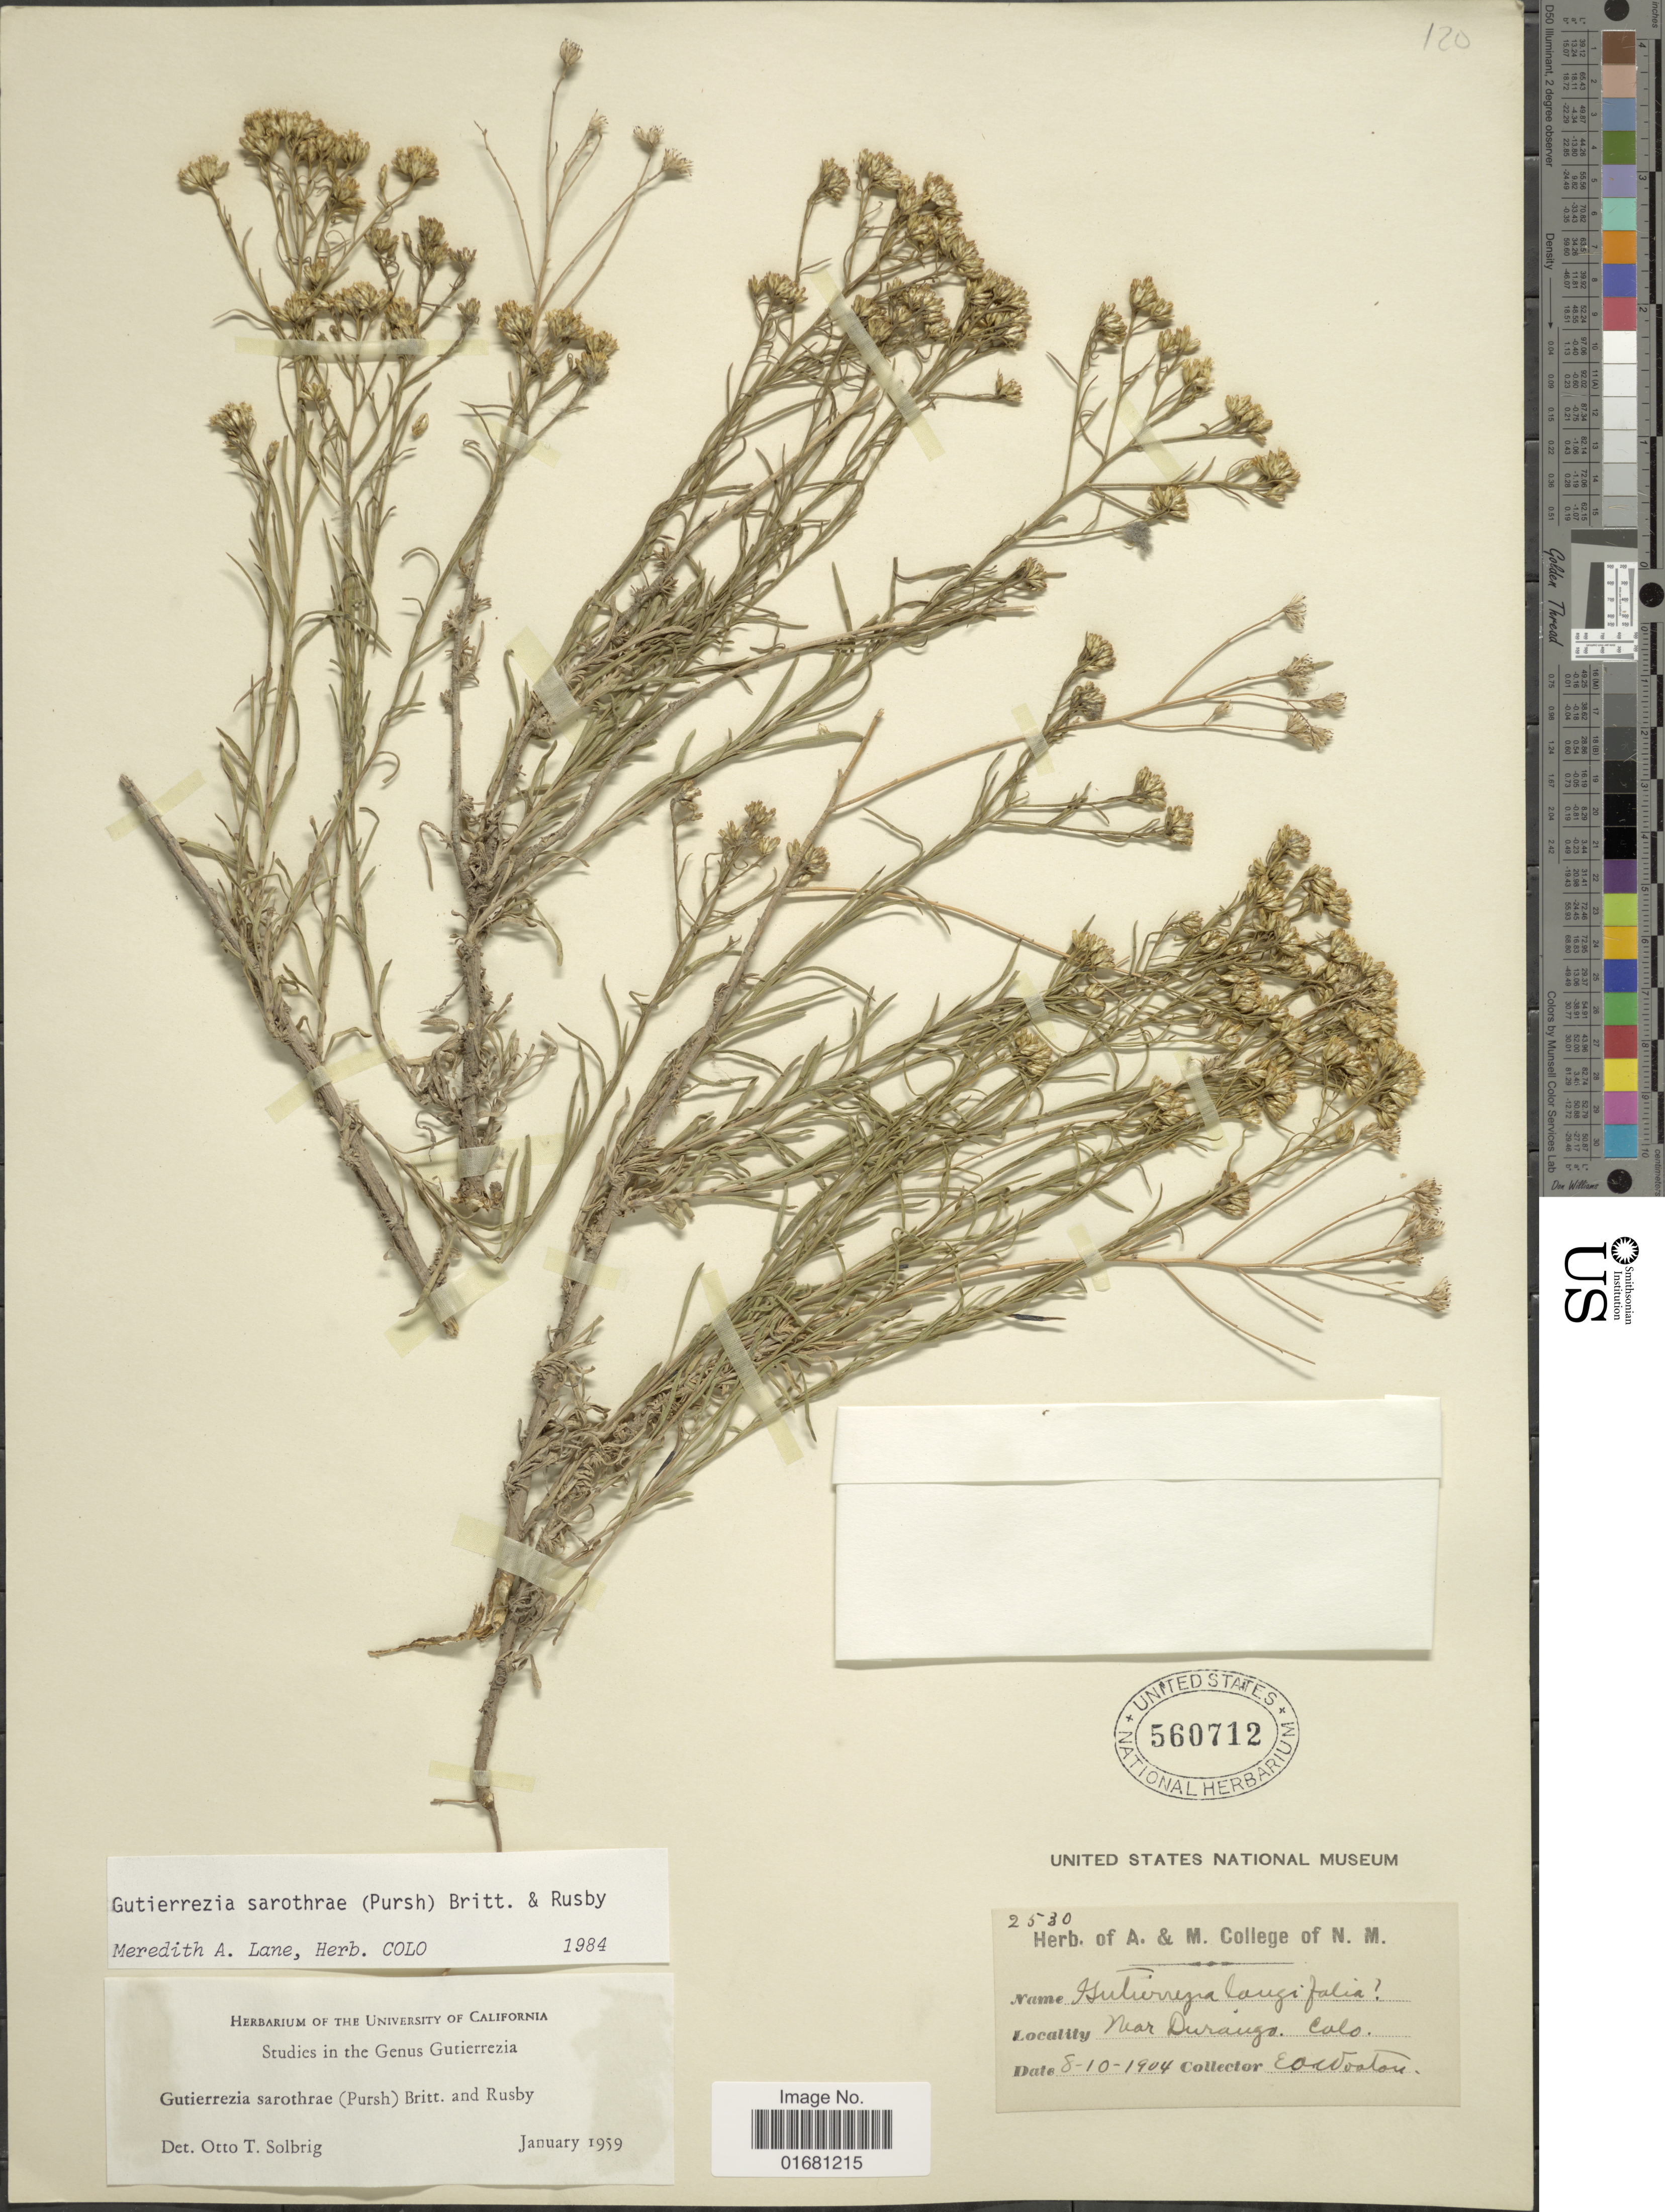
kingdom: Plantae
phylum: Tracheophyta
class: Magnoliopsida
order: Asterales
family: Asteraceae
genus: Gutierrezia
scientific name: Gutierrezia sarothrae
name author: (Pursh) Britton & Rusby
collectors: E. O. Wooton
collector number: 2530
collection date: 1904-08-10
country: United States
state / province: Colorado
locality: Near Durango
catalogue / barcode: US 560712